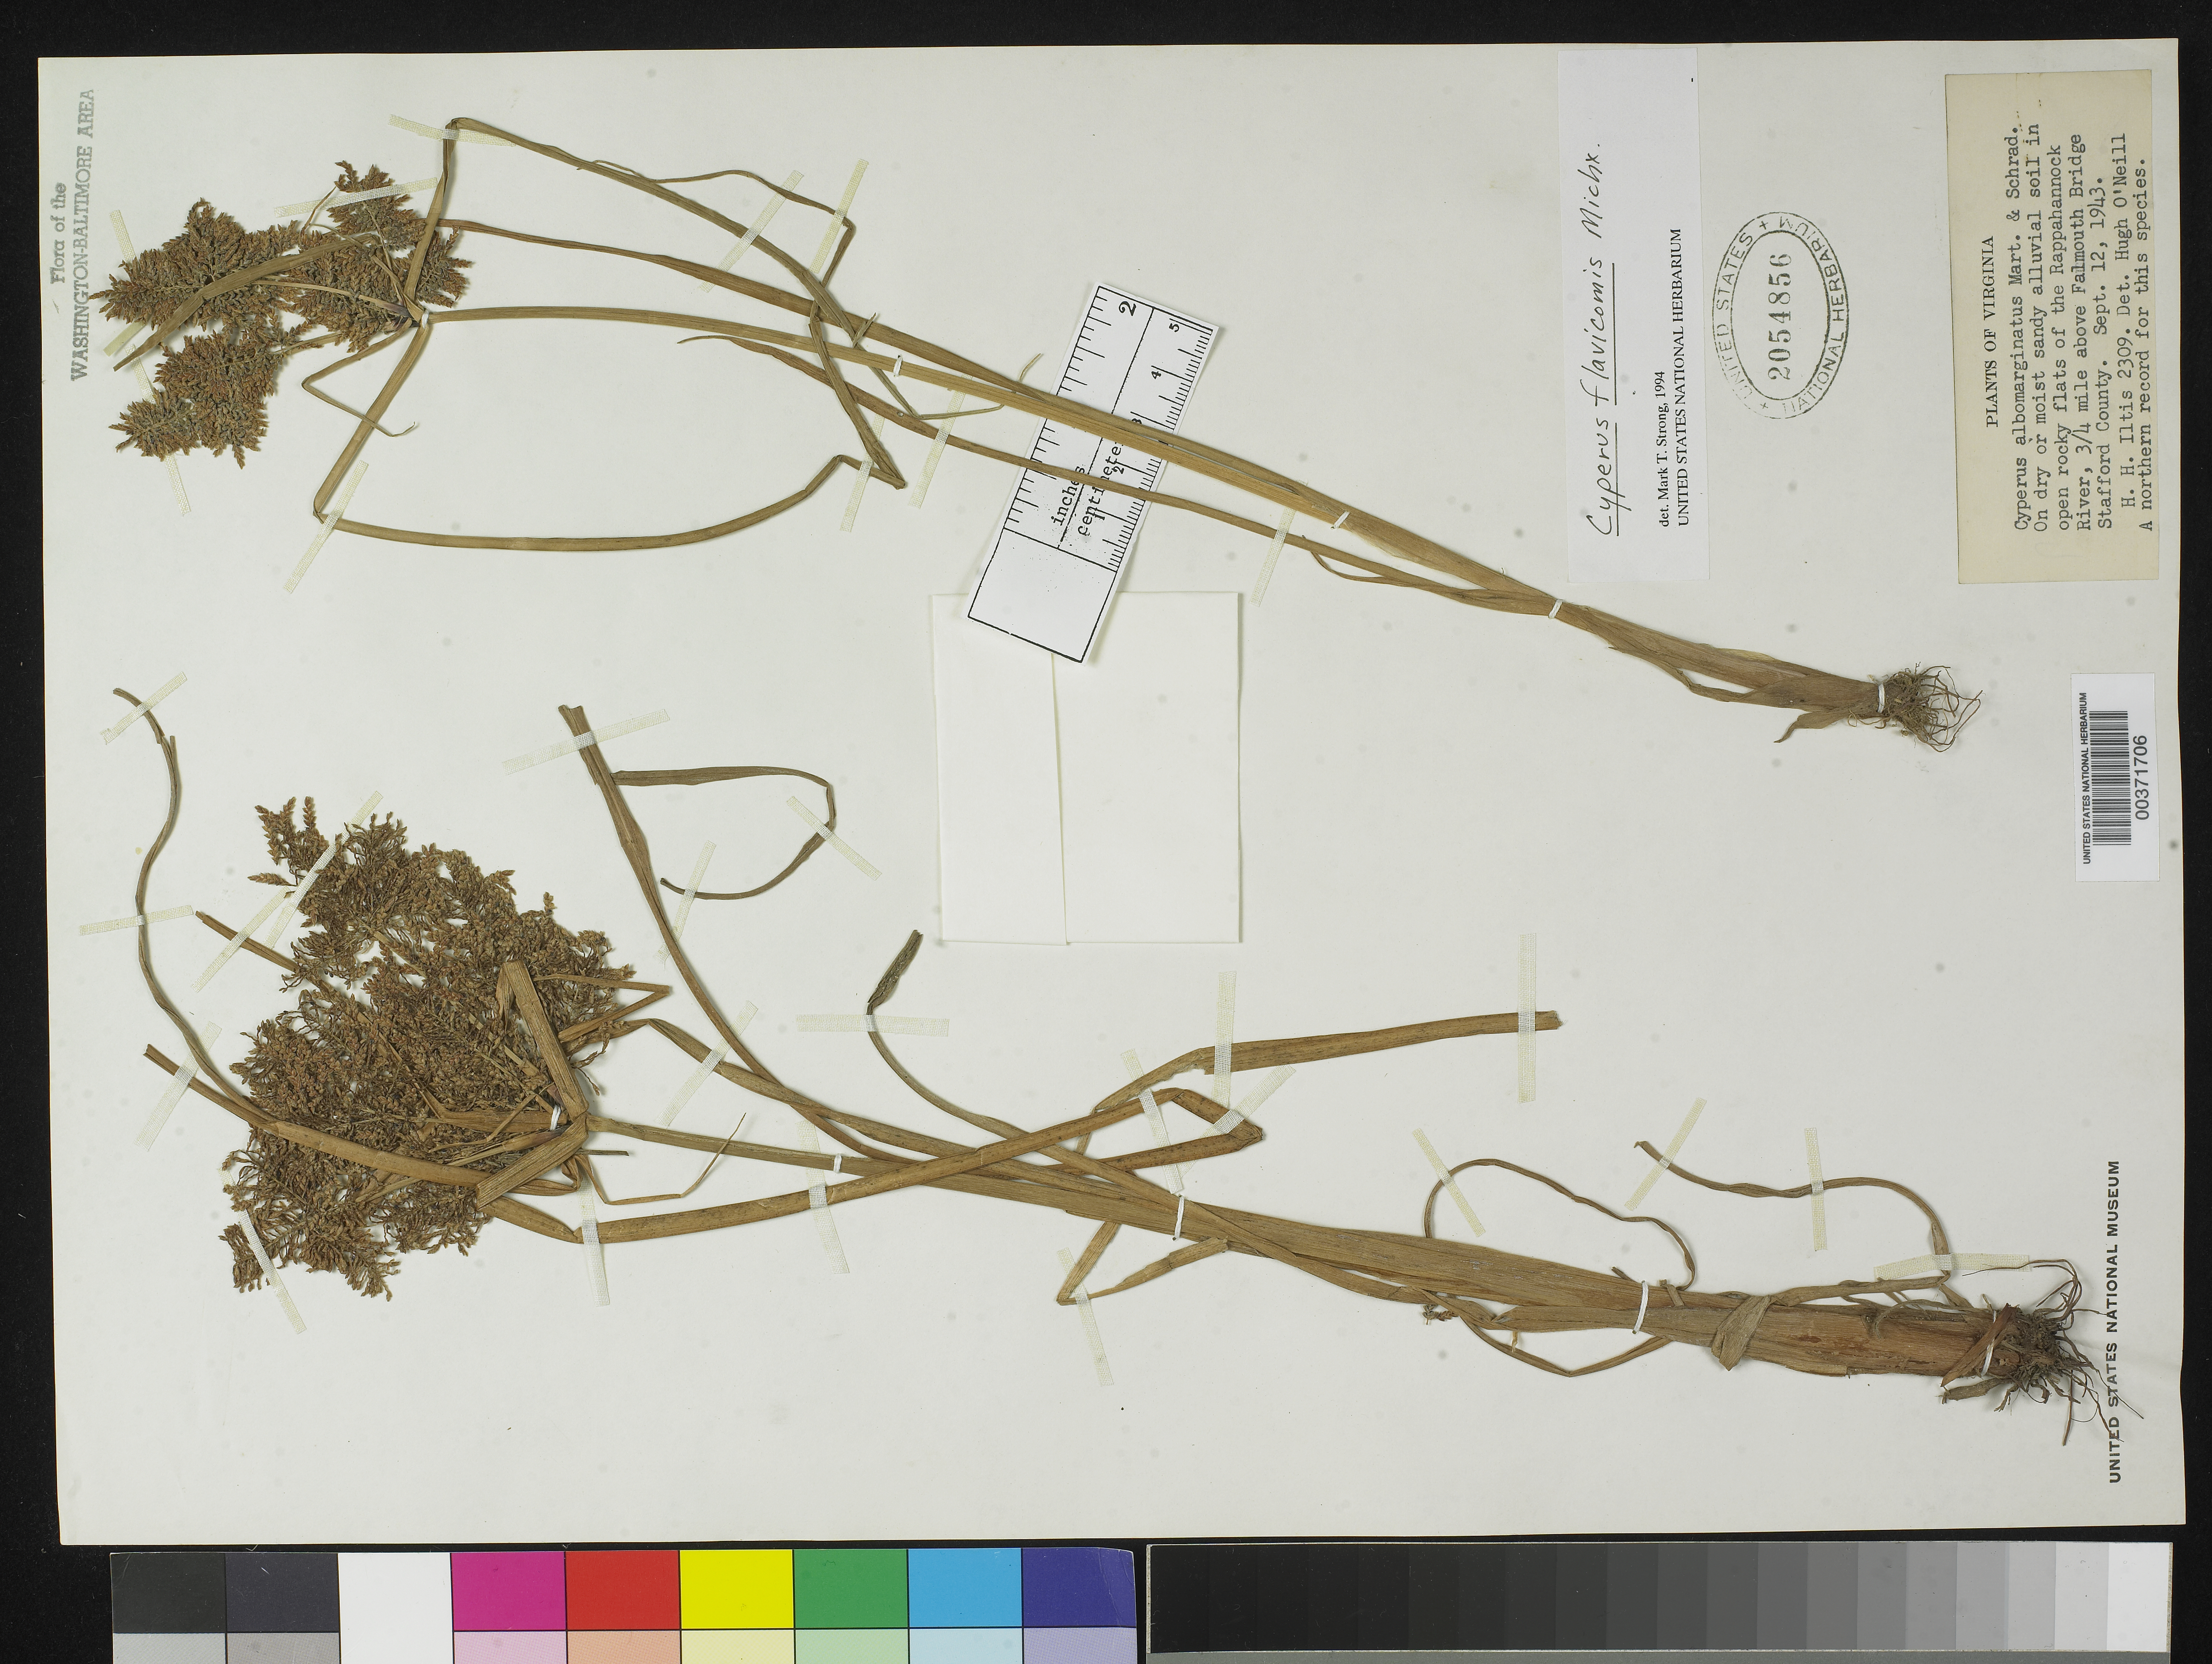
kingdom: Plantae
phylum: Tracheophyta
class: Liliopsida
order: Poales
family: Cyperaceae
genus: Cyperus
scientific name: Cyperus flavicomus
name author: Michx.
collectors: H. H. Iltis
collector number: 2309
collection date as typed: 12 Sep 1943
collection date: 1943-09-12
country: United States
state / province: Virginia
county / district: Stafford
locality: Rappahannock River, above Falmouth Bridge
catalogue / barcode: US 2054856